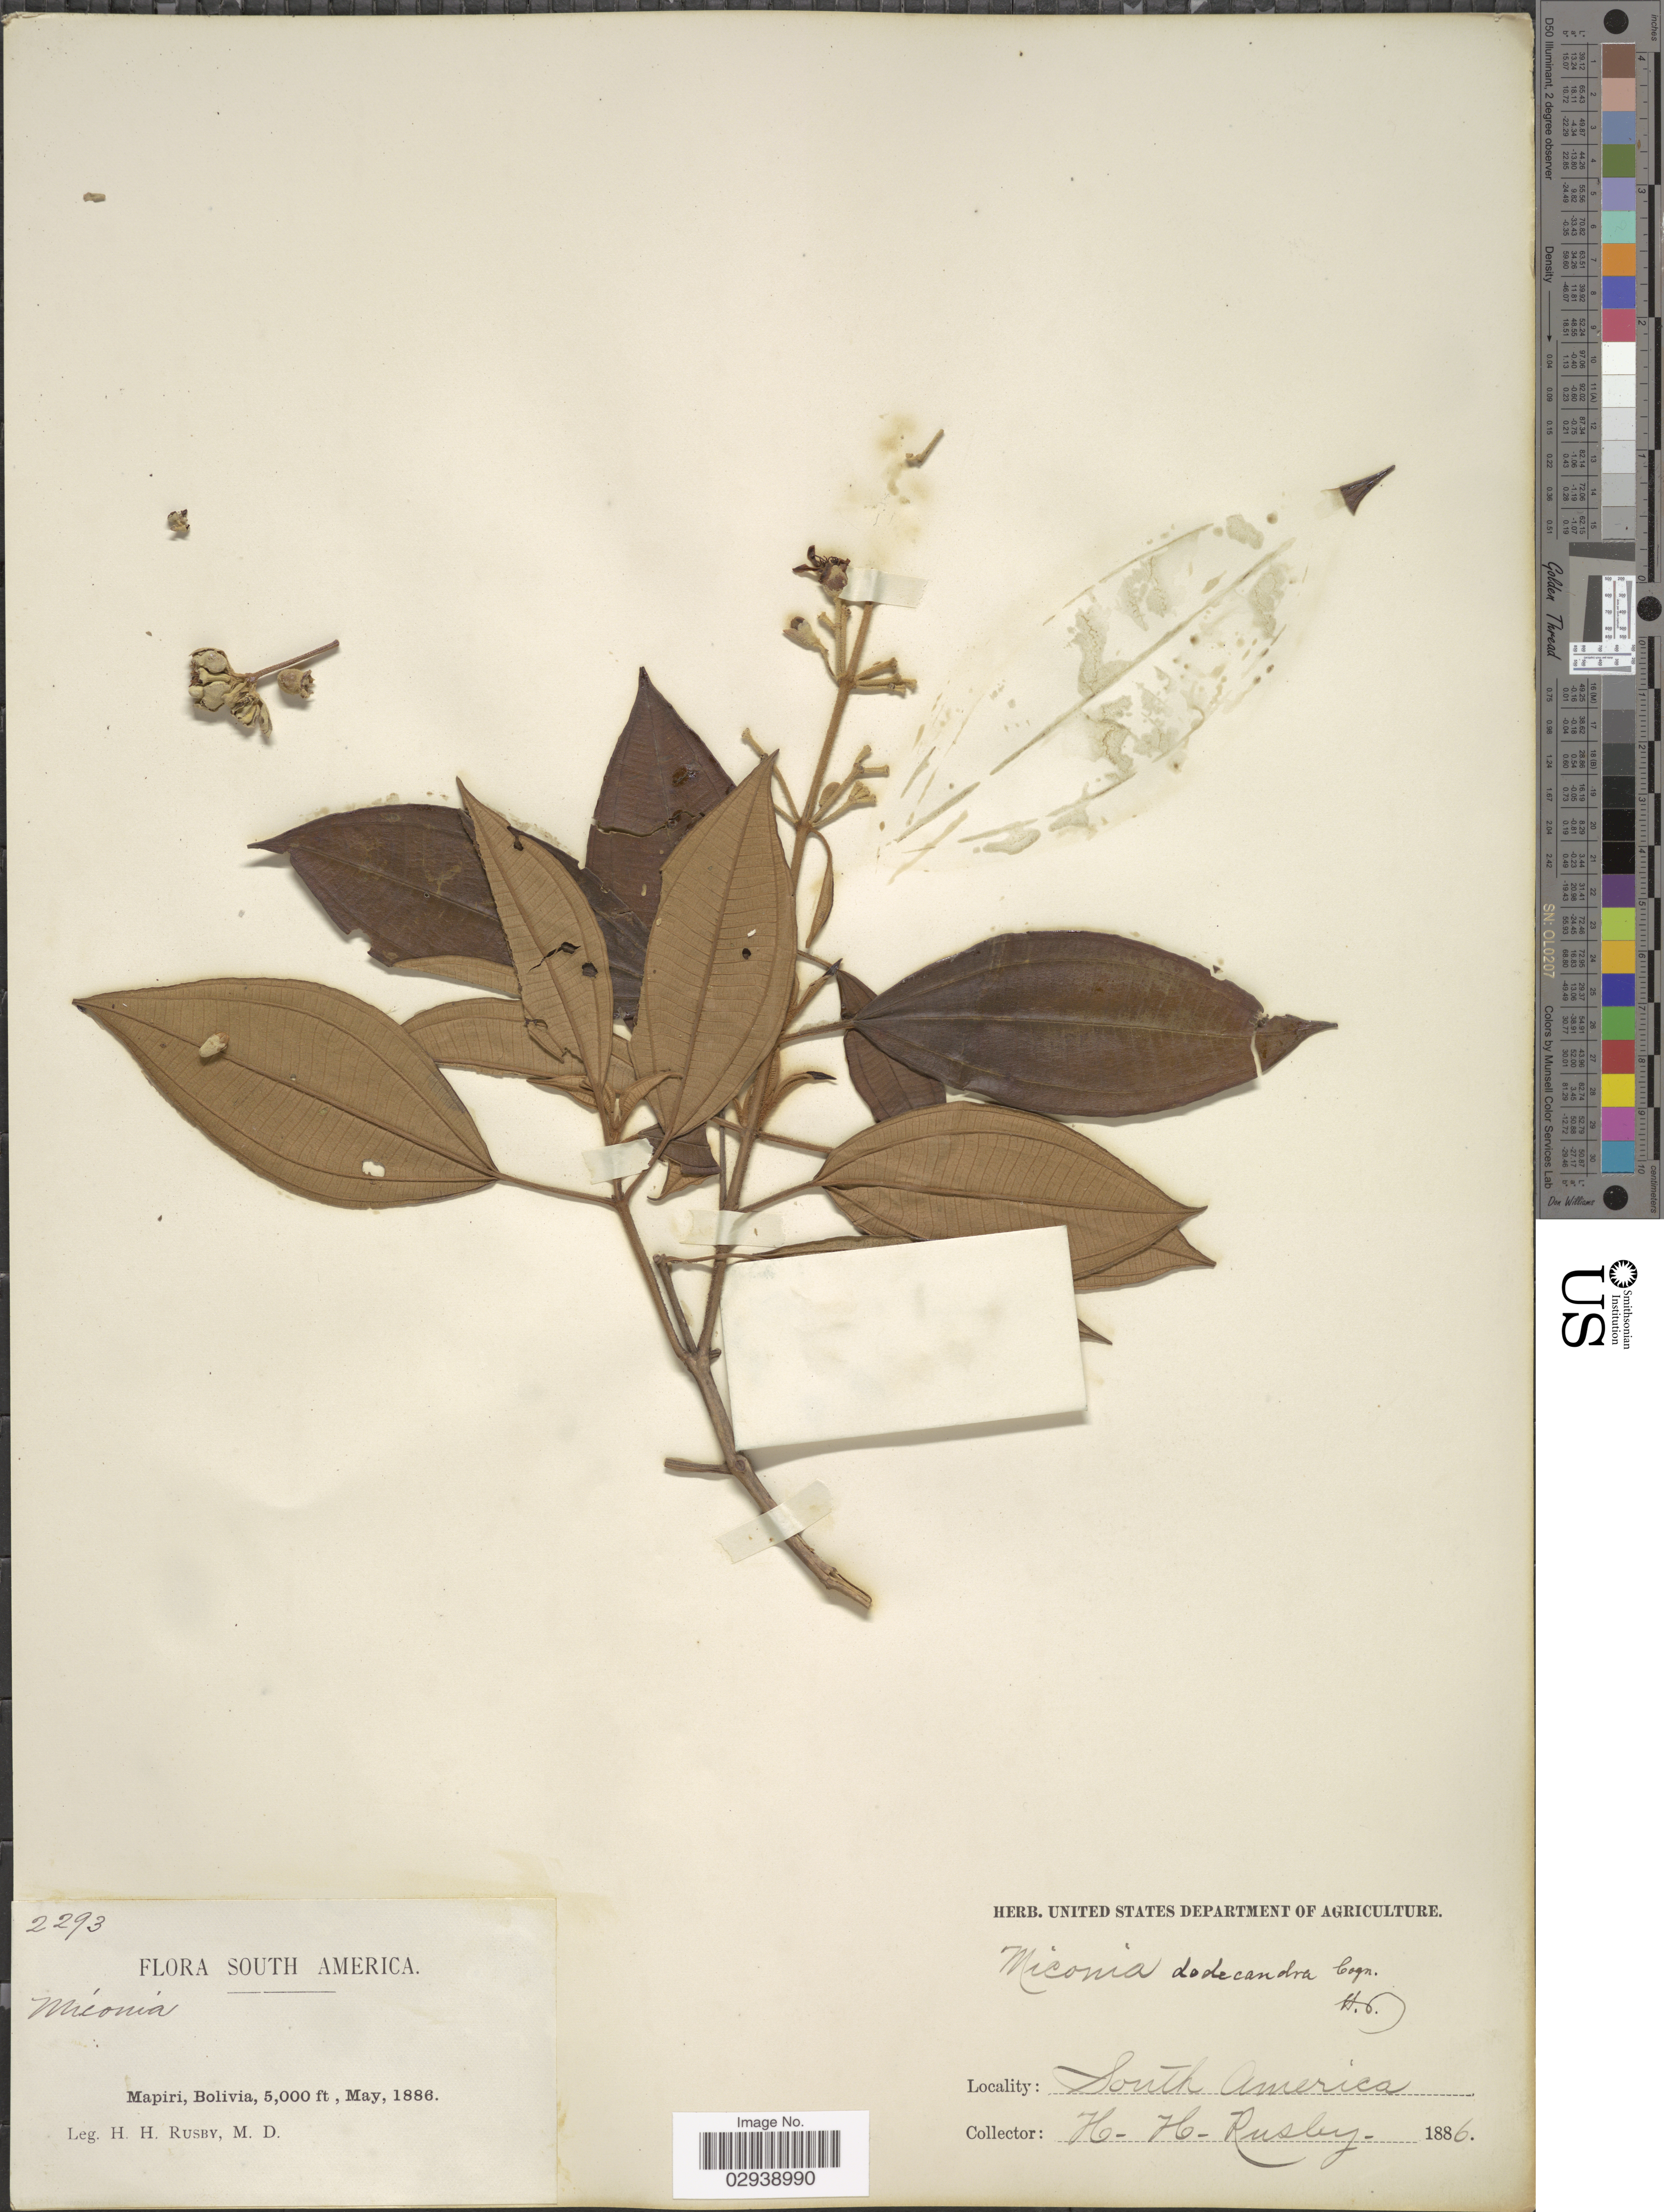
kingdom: Plantae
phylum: Tracheophyta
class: Magnoliopsida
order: Myrtales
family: Melastomataceae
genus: Miconia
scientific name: Miconia dodecandra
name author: Cogn.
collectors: H. H. Rusby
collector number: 2293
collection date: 1886-05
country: Bolivia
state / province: La Páz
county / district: Larecaja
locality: Mapiri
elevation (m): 1524